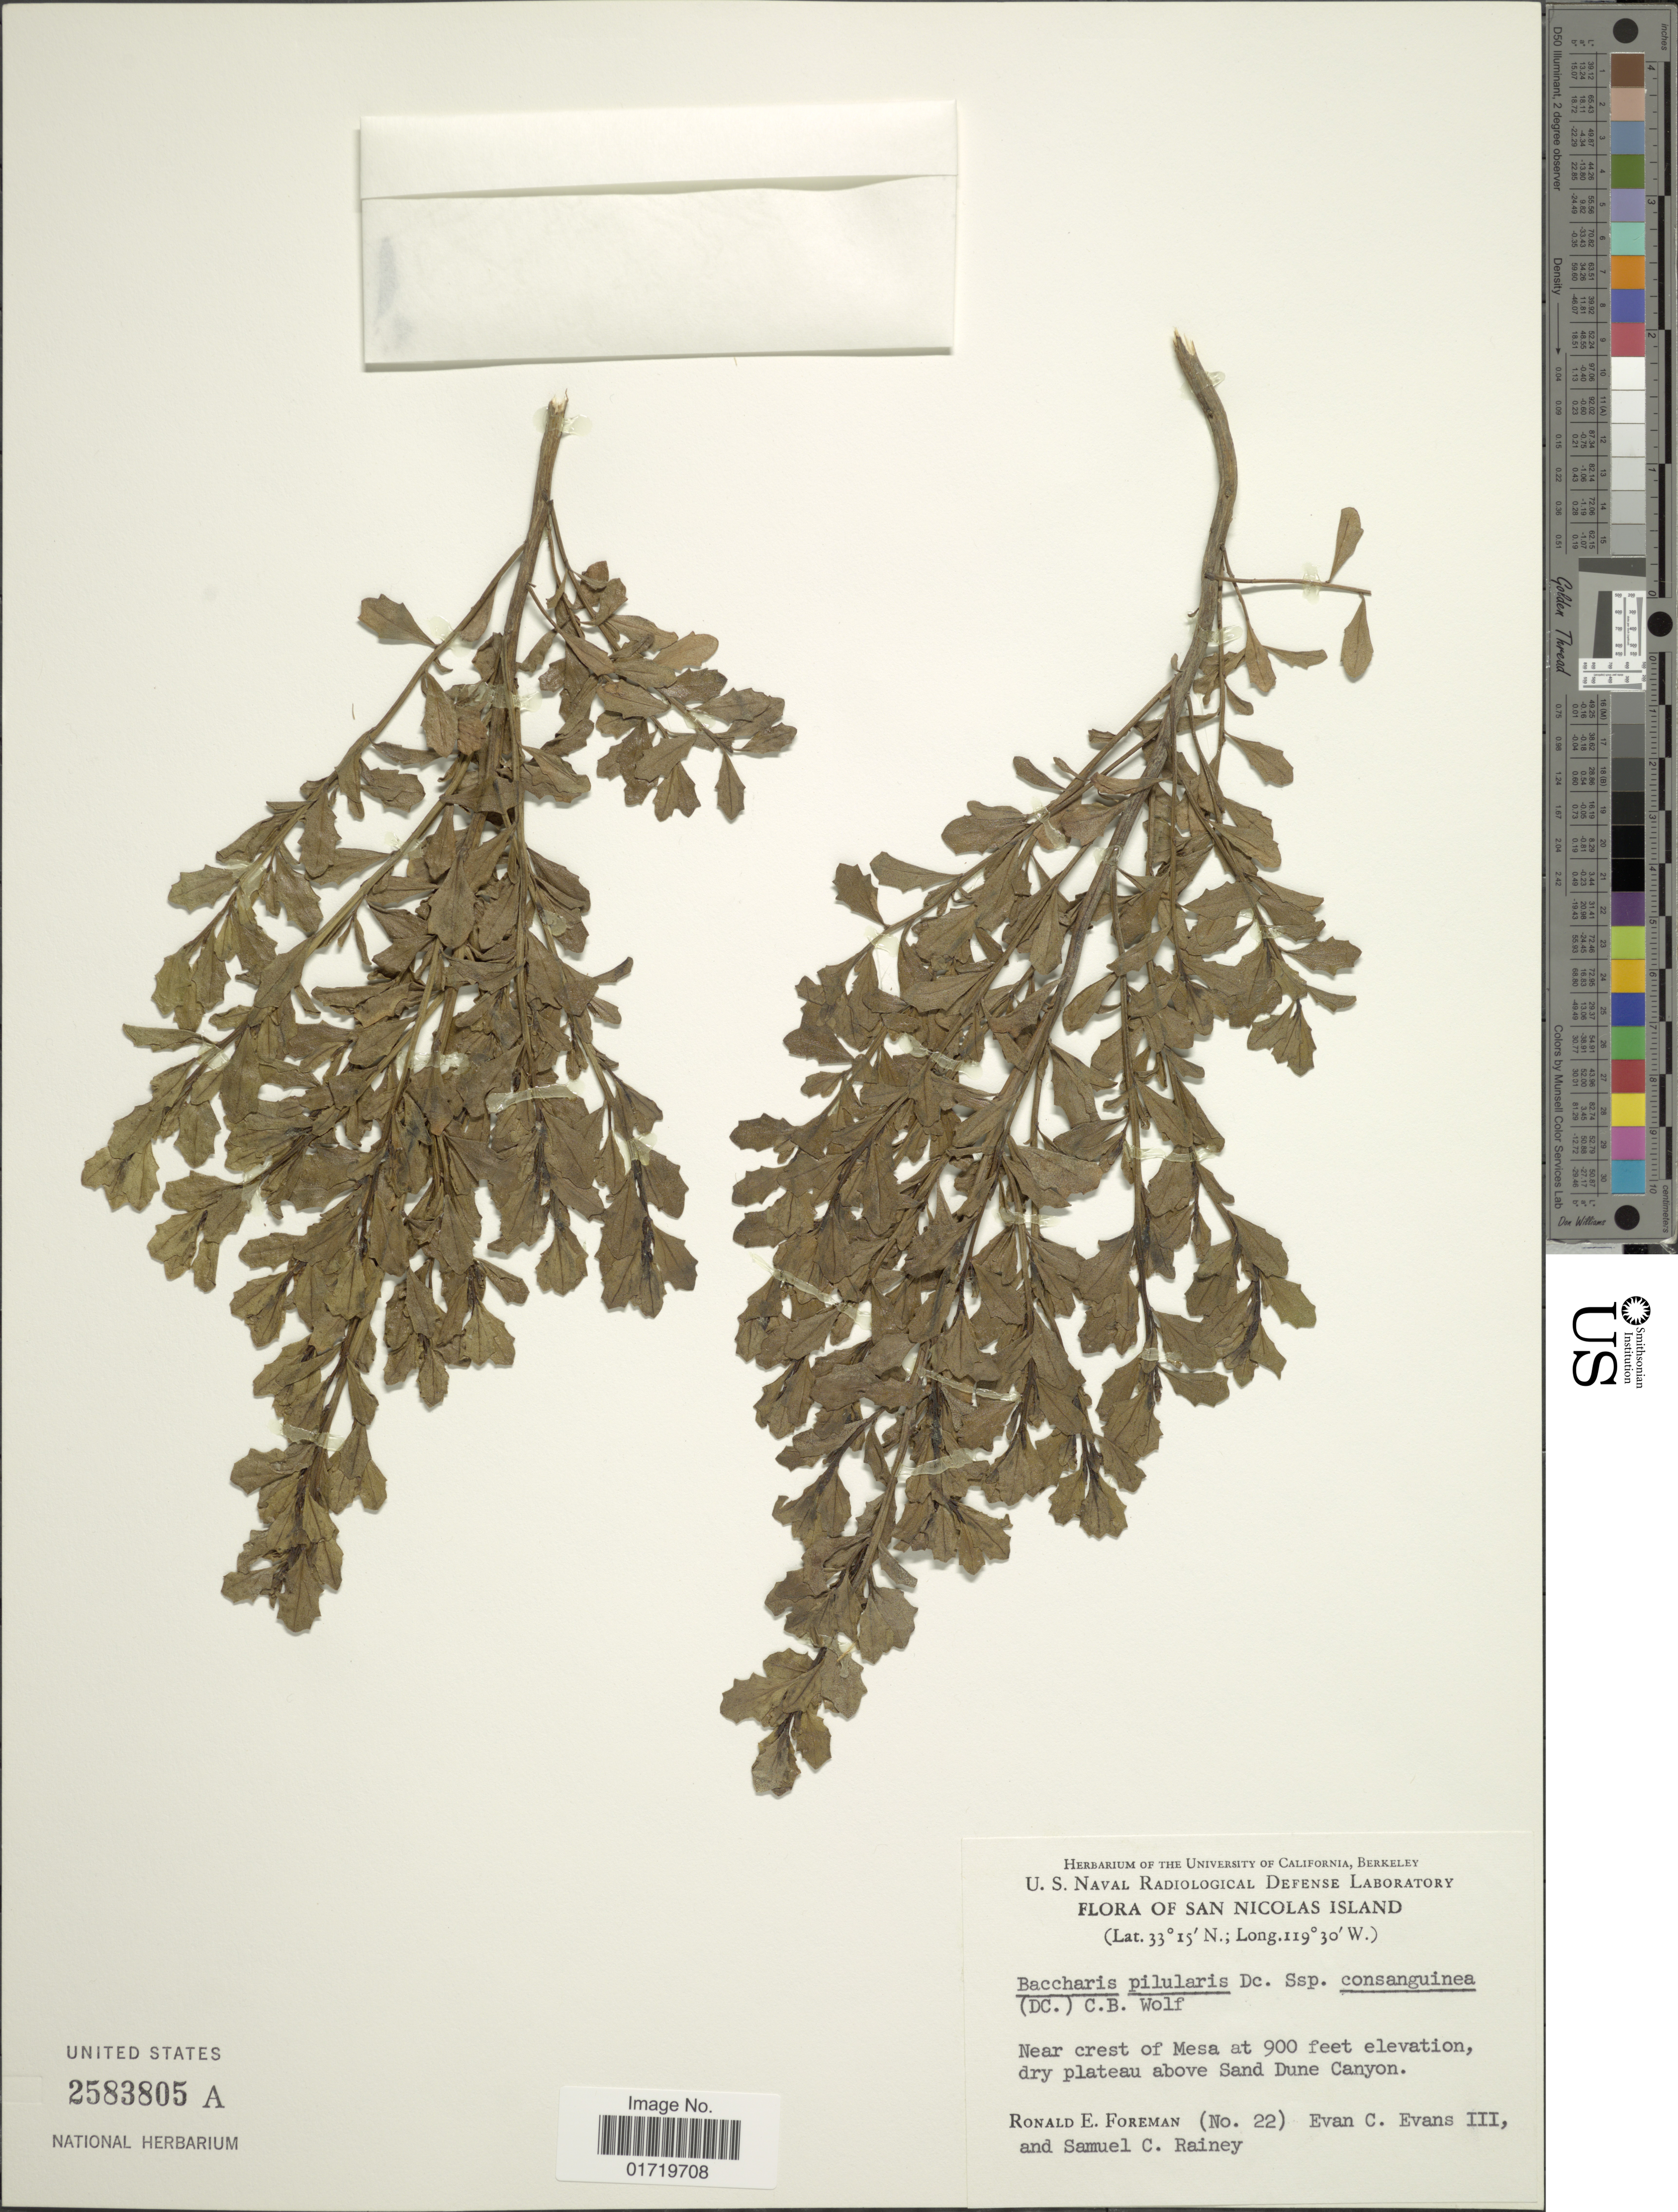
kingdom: Plantae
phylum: Tracheophyta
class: Magnoliopsida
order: Asterales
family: Asteraceae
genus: Baccharis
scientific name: Baccharis pilularis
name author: DC.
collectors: R. Foreman, E. C. Evans & S. C. Rainey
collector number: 22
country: United States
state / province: California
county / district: Ventura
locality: San Nicolas Island, Near crest of Mesa, dry plateau above Sand Dune Canyon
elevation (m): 274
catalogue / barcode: US 2583805A